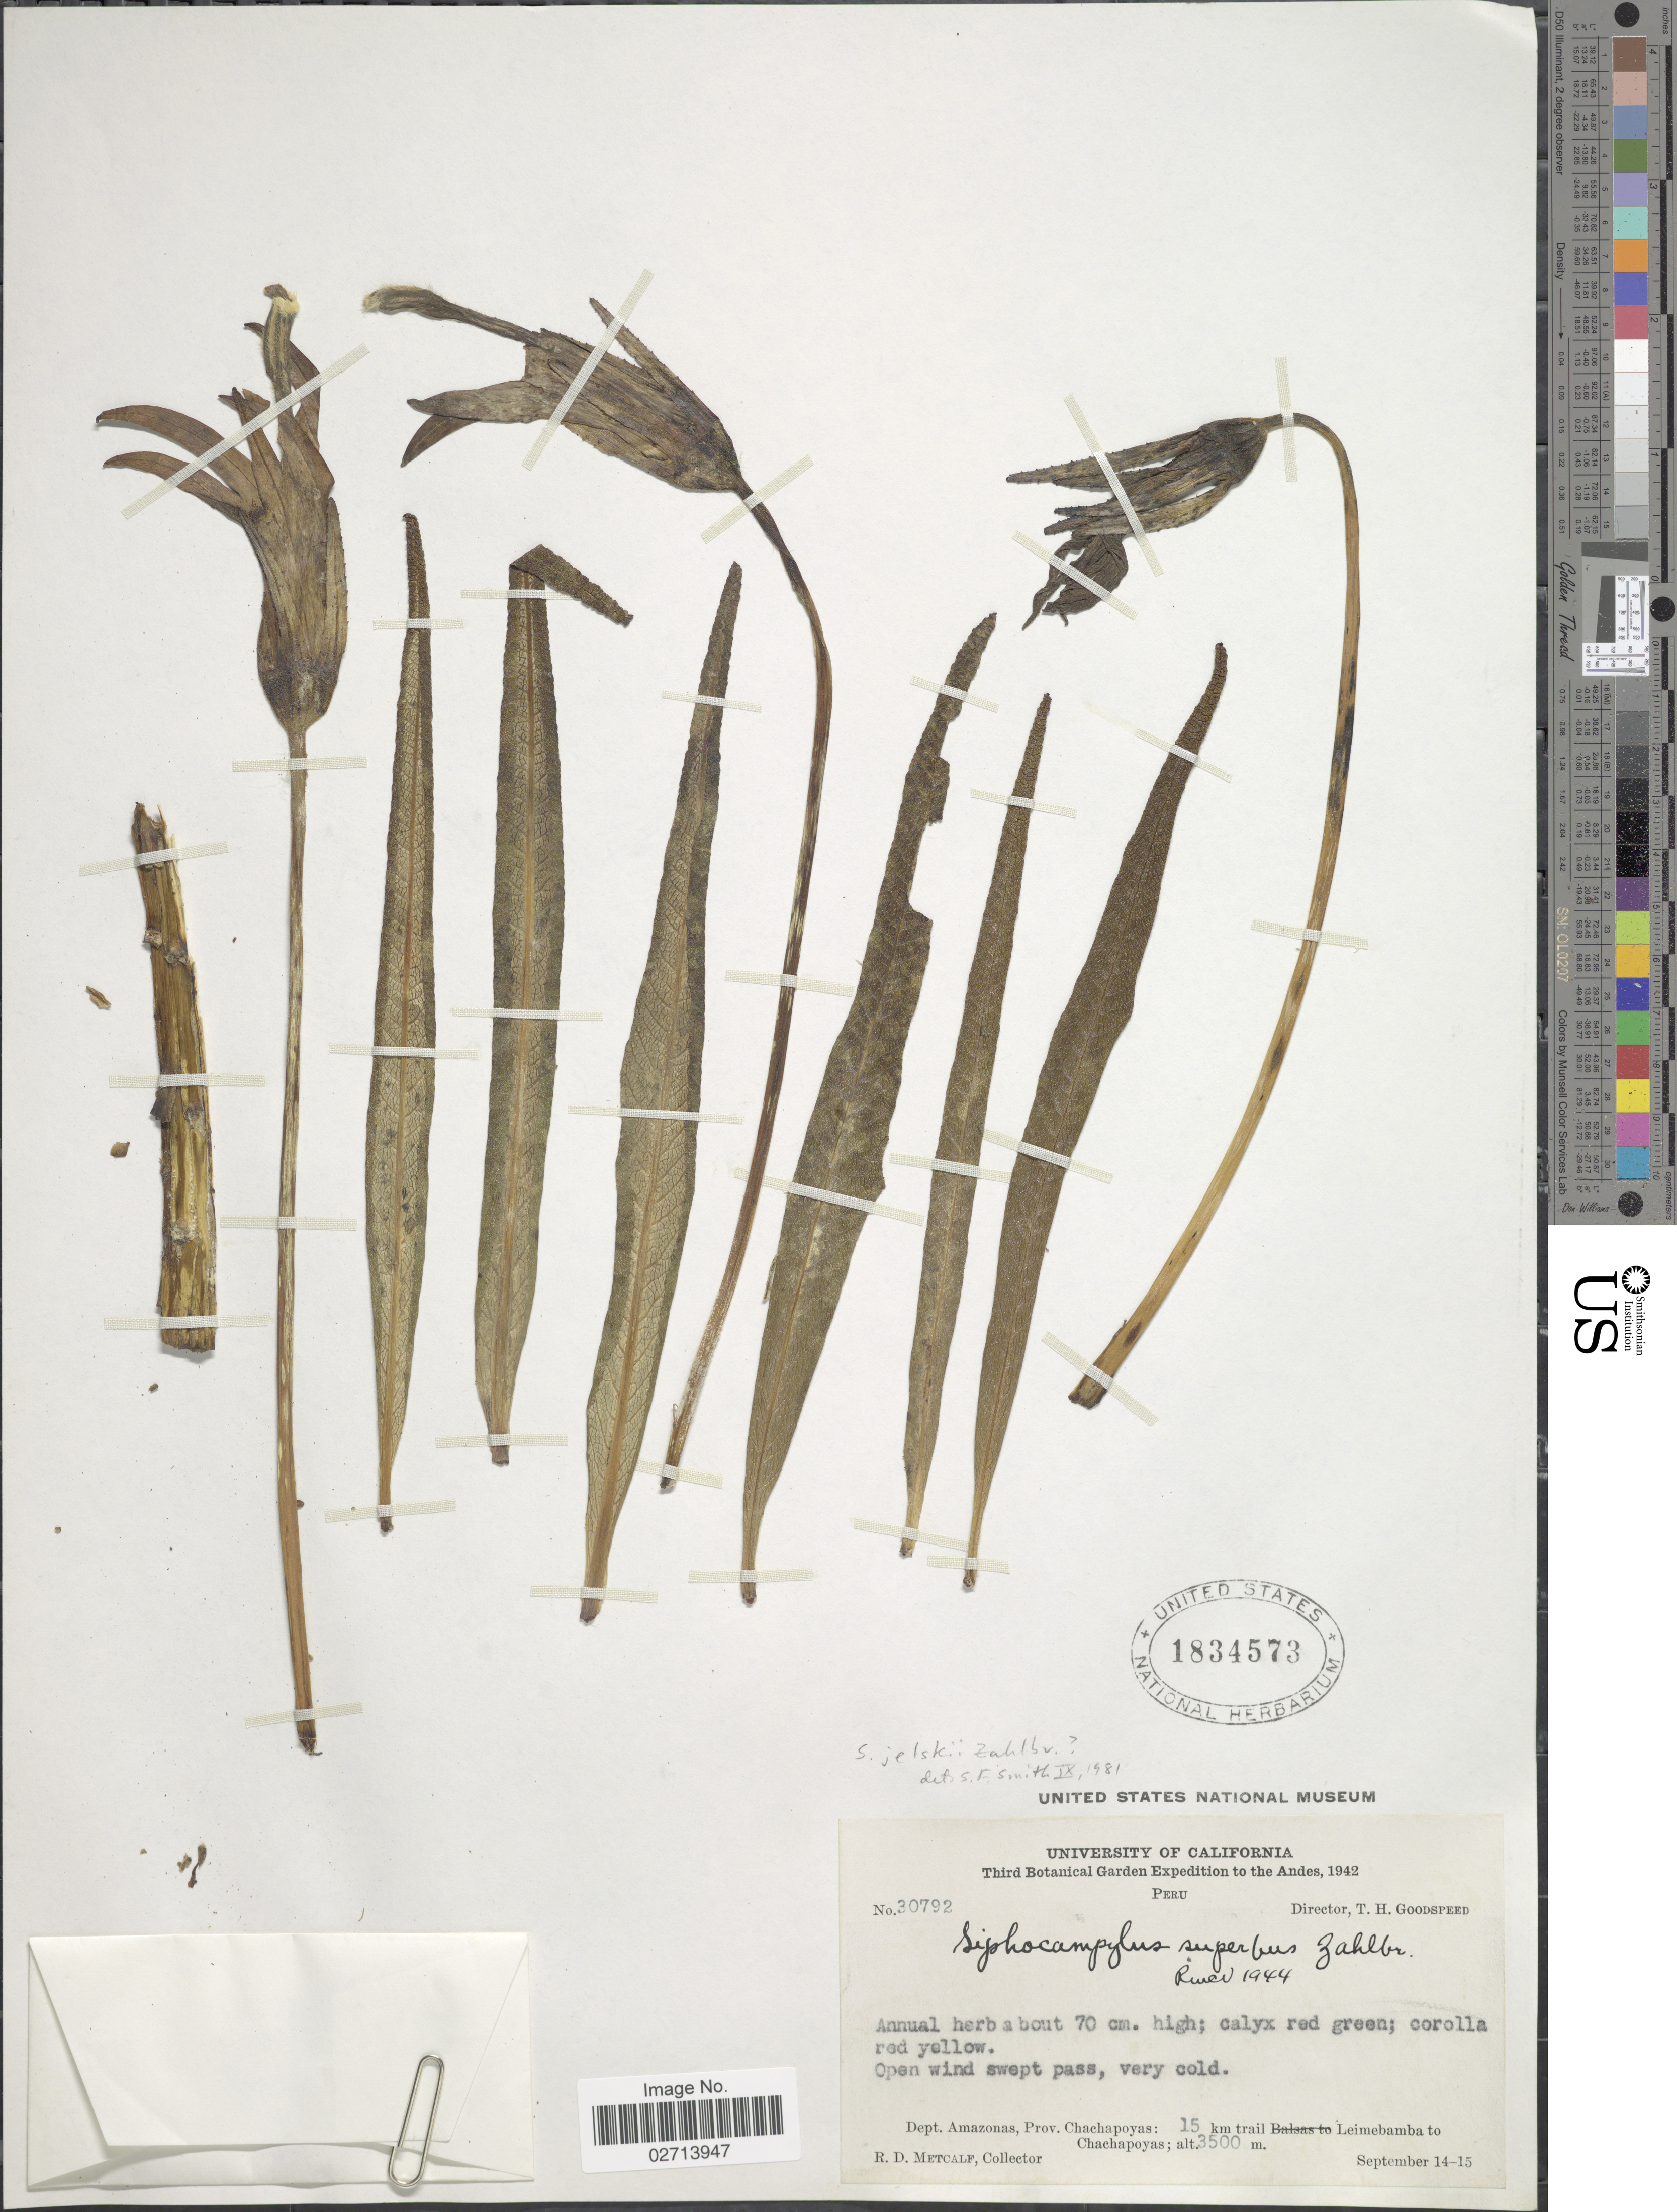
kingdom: Plantae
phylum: Tracheophyta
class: Magnoliopsida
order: Asterales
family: Campanulaceae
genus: Siphocampylus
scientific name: Siphocampylus jelskii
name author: Zahlbr.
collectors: R. D. Metcalf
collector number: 30792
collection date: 1942-09-14/1942-09-15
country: Peru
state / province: Amazonas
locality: Prov. Chachapoyas: 15 km trail Leimebamba to Chachapoyas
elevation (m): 3500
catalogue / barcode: US 1834573